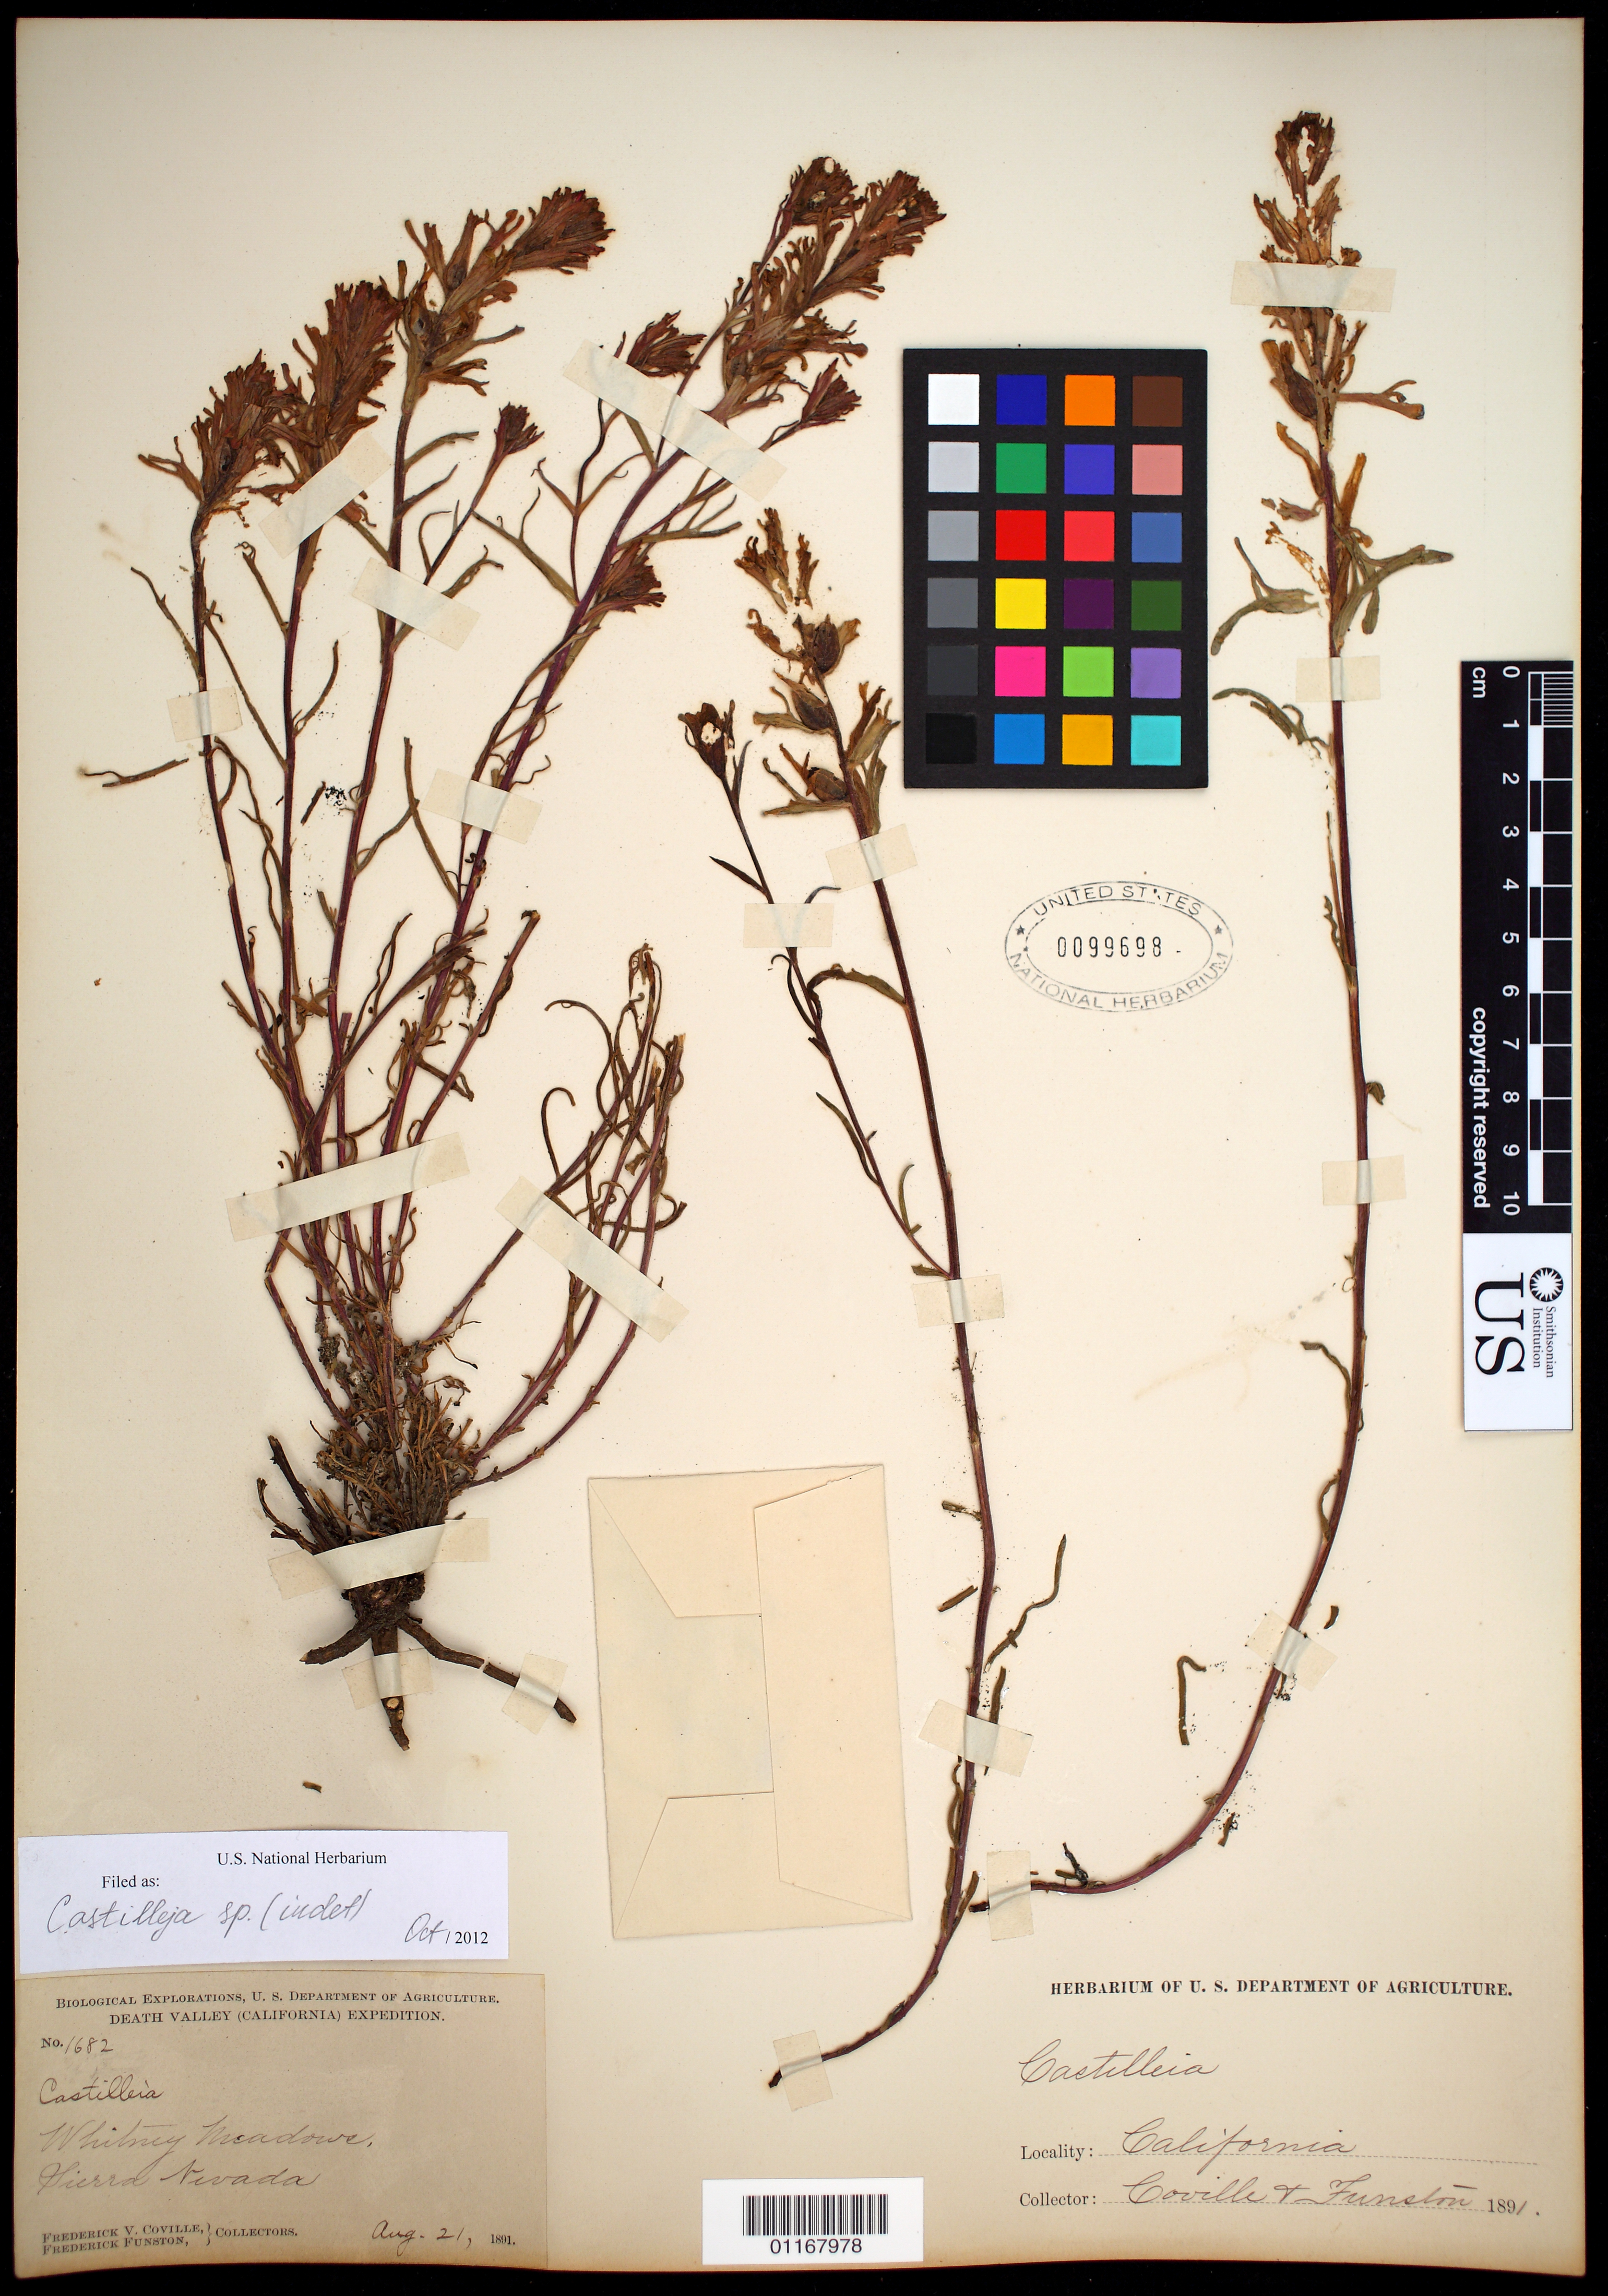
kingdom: Plantae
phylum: Tracheophyta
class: Magnoliopsida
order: Lamiales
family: Orobanchaceae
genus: Castilleja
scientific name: Castilleja sp.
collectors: F. V. Coville & F. Funston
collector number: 1682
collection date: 1891-08-21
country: United States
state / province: California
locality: Whitney meadows, Sierra Nevada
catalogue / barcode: US 99698